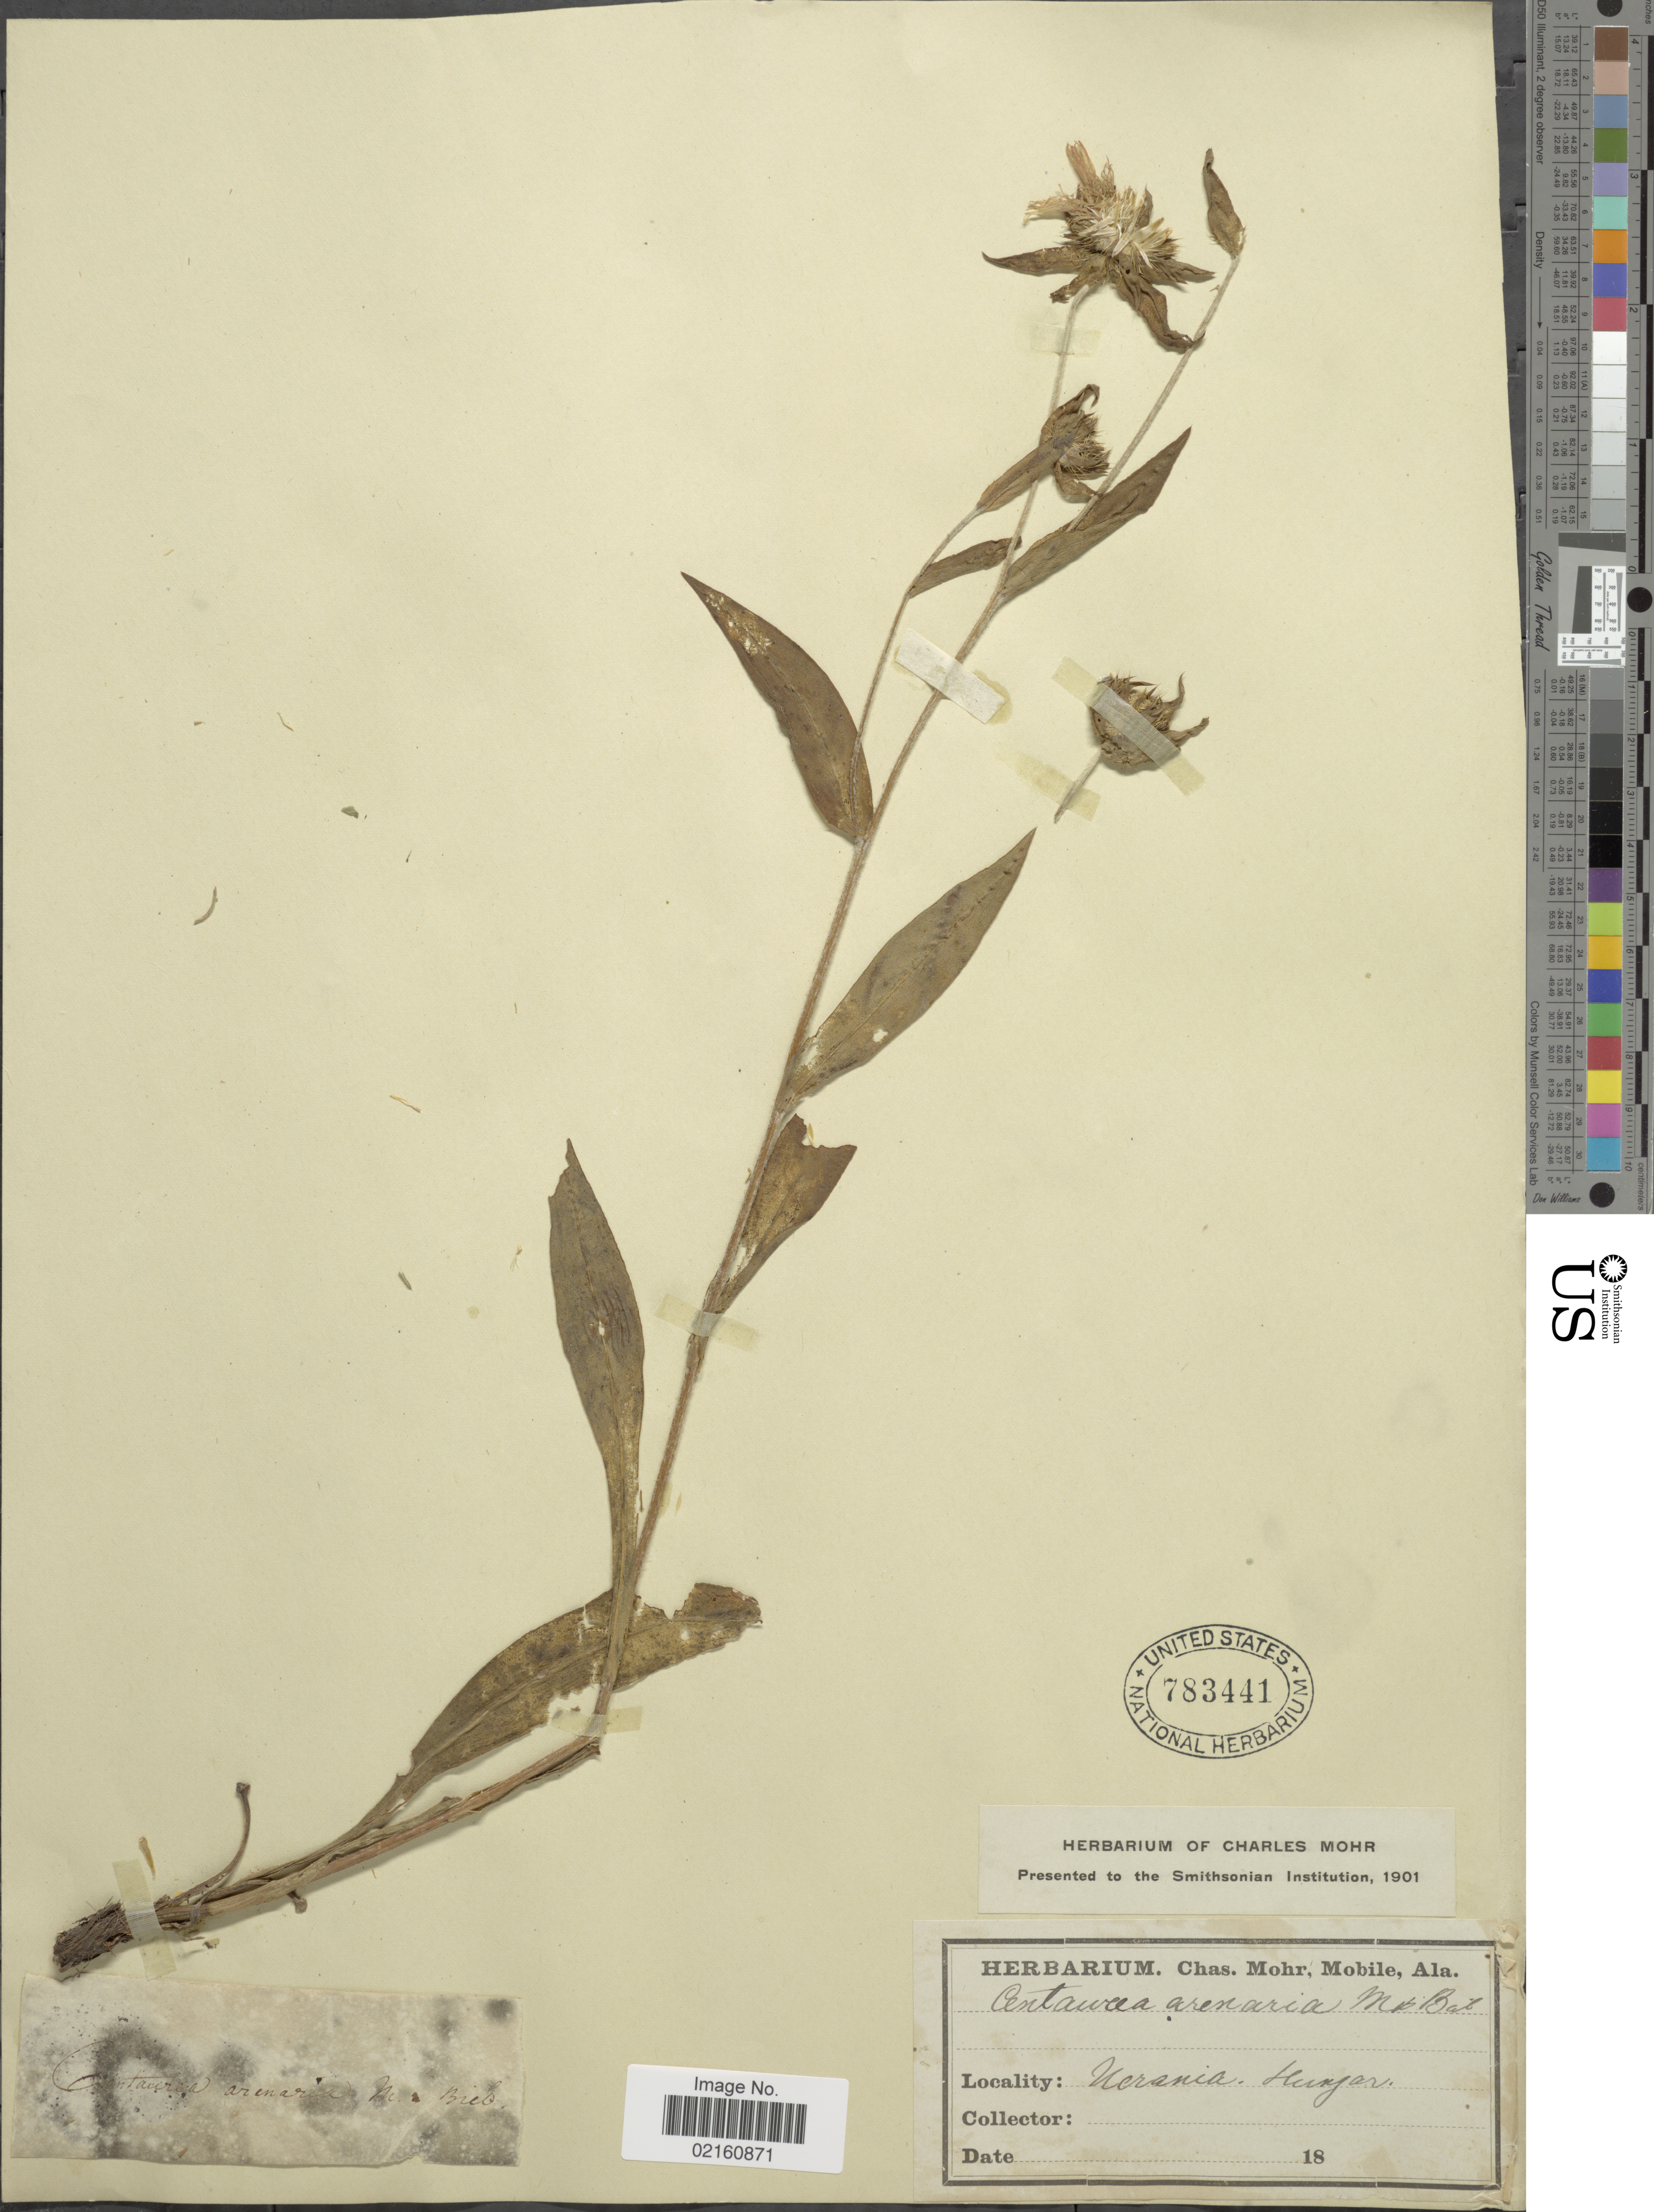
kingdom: Plantae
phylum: Tracheophyta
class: Magnoliopsida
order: Asterales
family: Asteraceae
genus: Centaurea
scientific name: Centaurea arenaria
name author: M. Bieb.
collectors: ex herb. Charles Mohr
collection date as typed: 18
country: Hungary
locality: Nerania [interpreted]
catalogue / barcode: US 783441